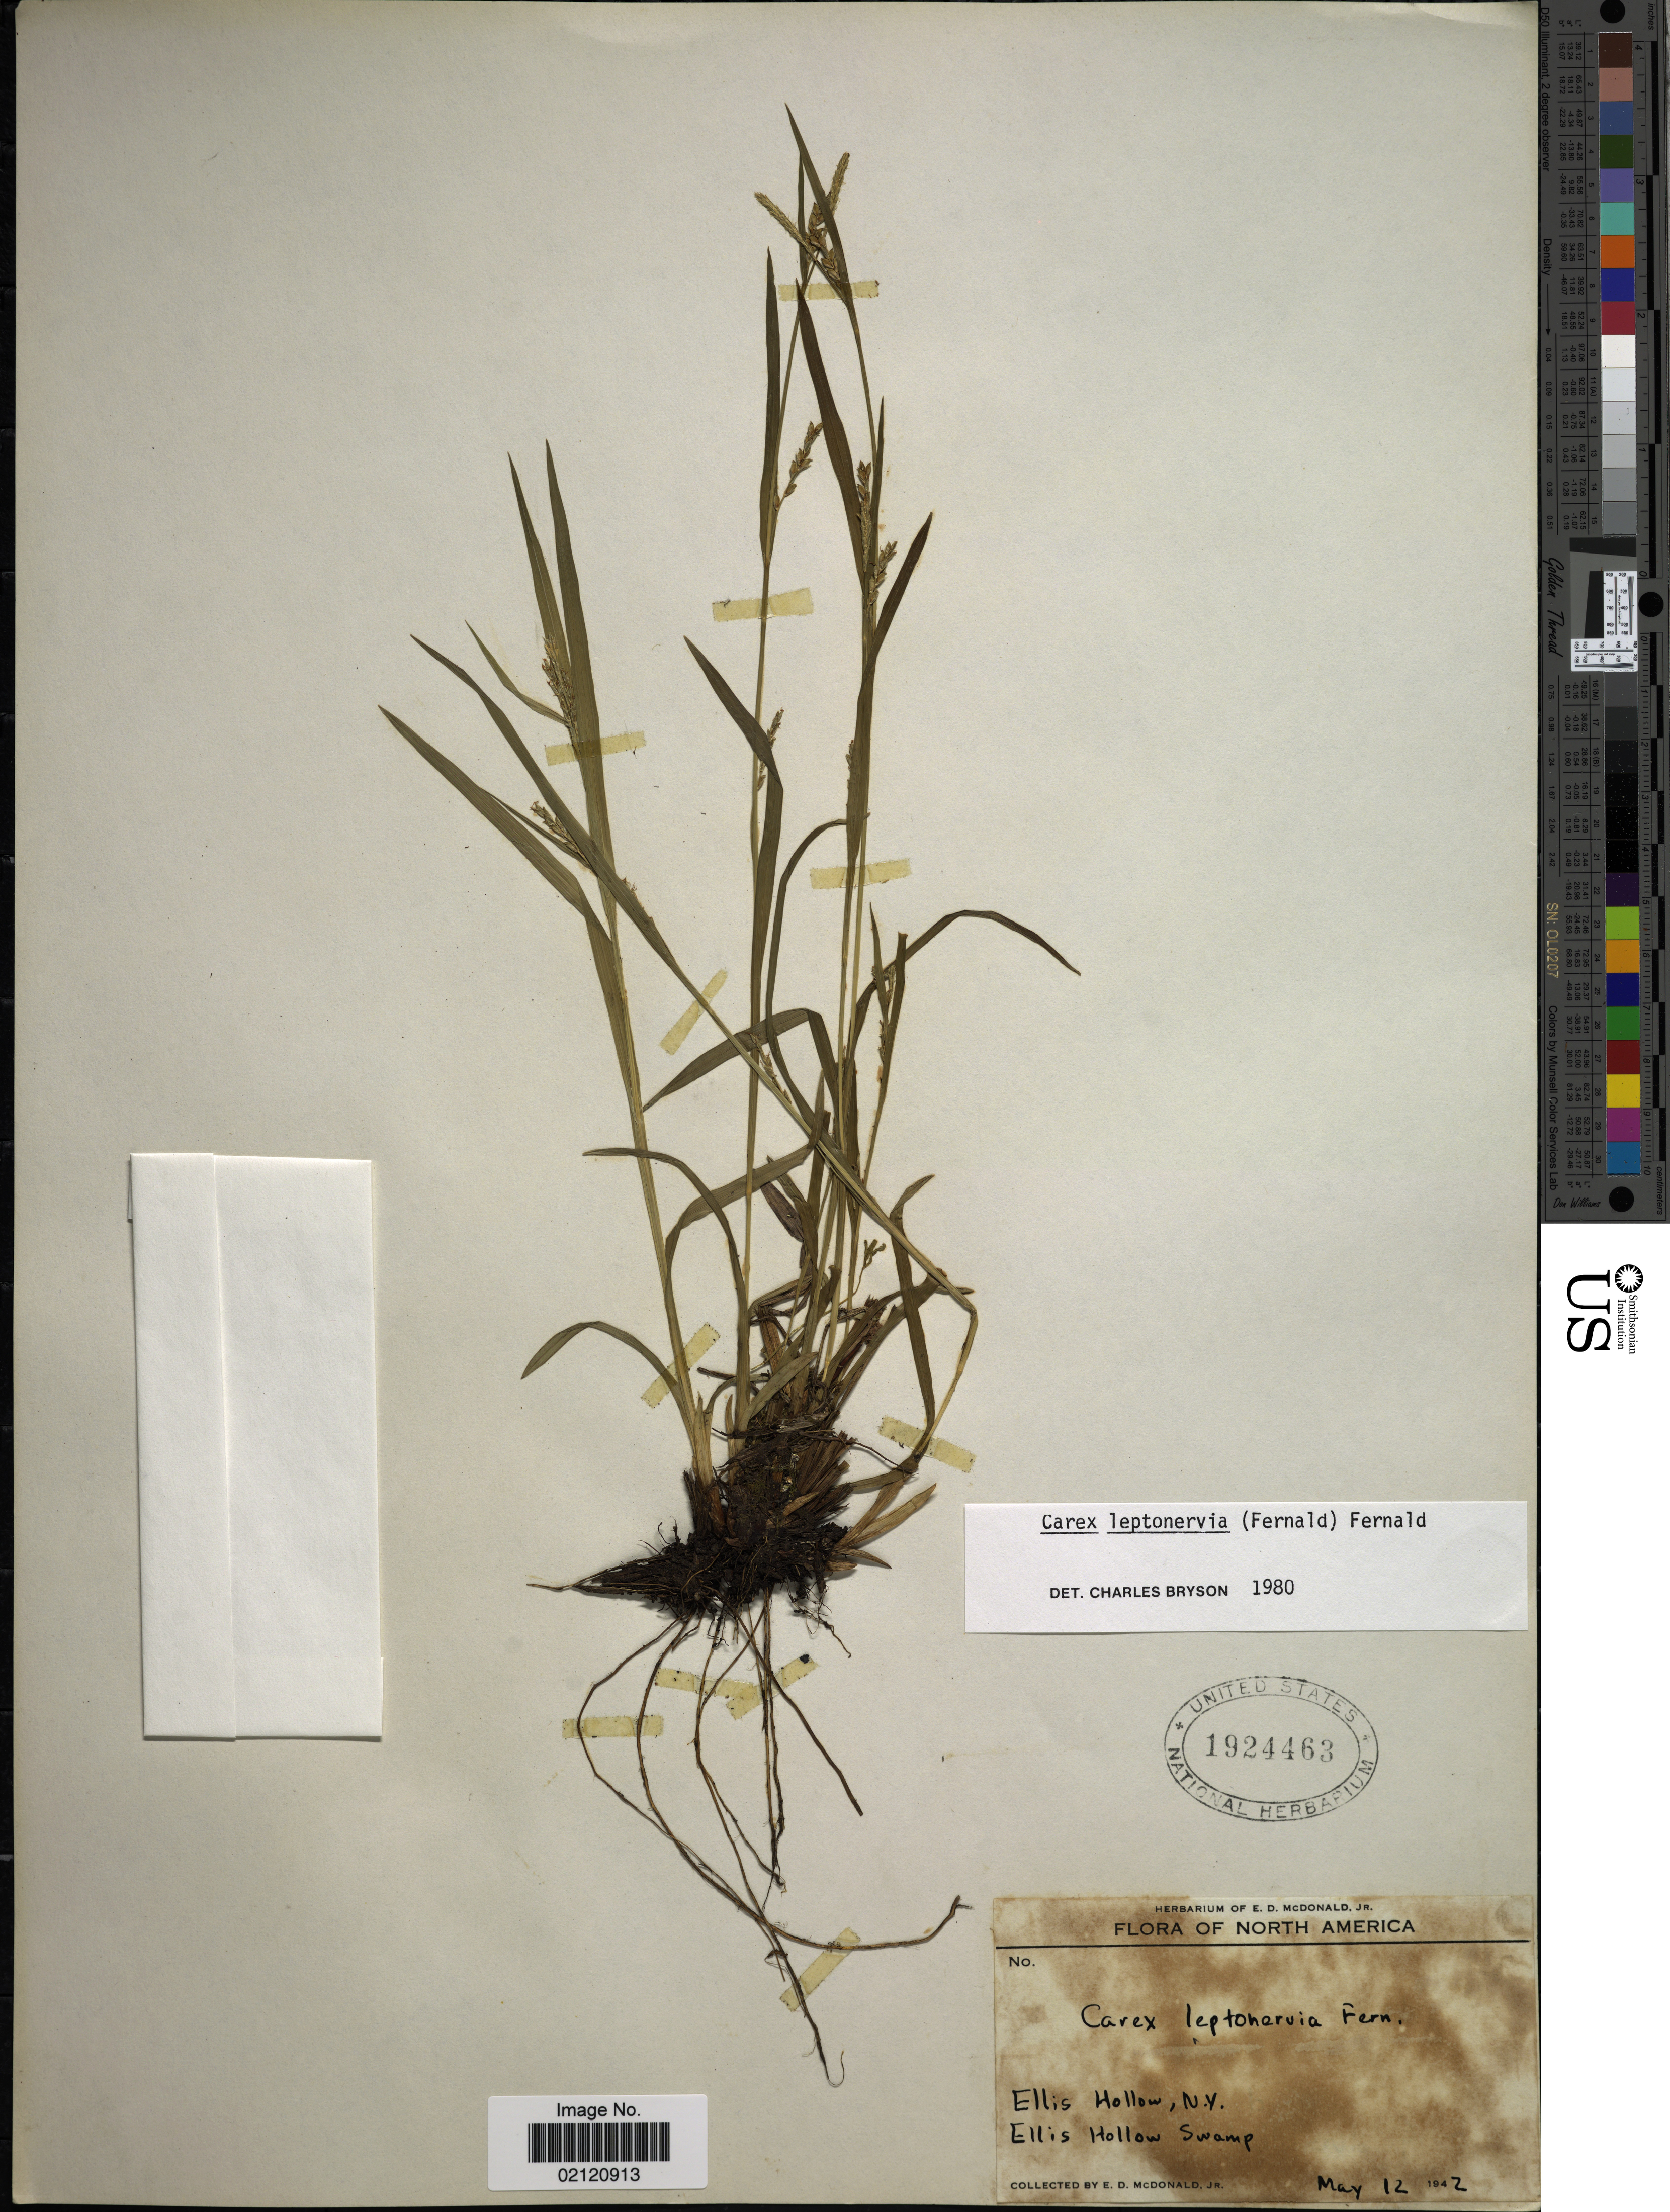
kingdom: Plantae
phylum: Tracheophyta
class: Liliopsida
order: Poales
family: Cyperaceae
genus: Carex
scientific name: Carex leptonervia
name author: (Fernald) Fernald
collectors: E. D. McDonald Jr.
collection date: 1942-05-12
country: United States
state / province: New York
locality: Ellis Hollow, NY, Ellis Hollow Swamp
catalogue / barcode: US 1924463